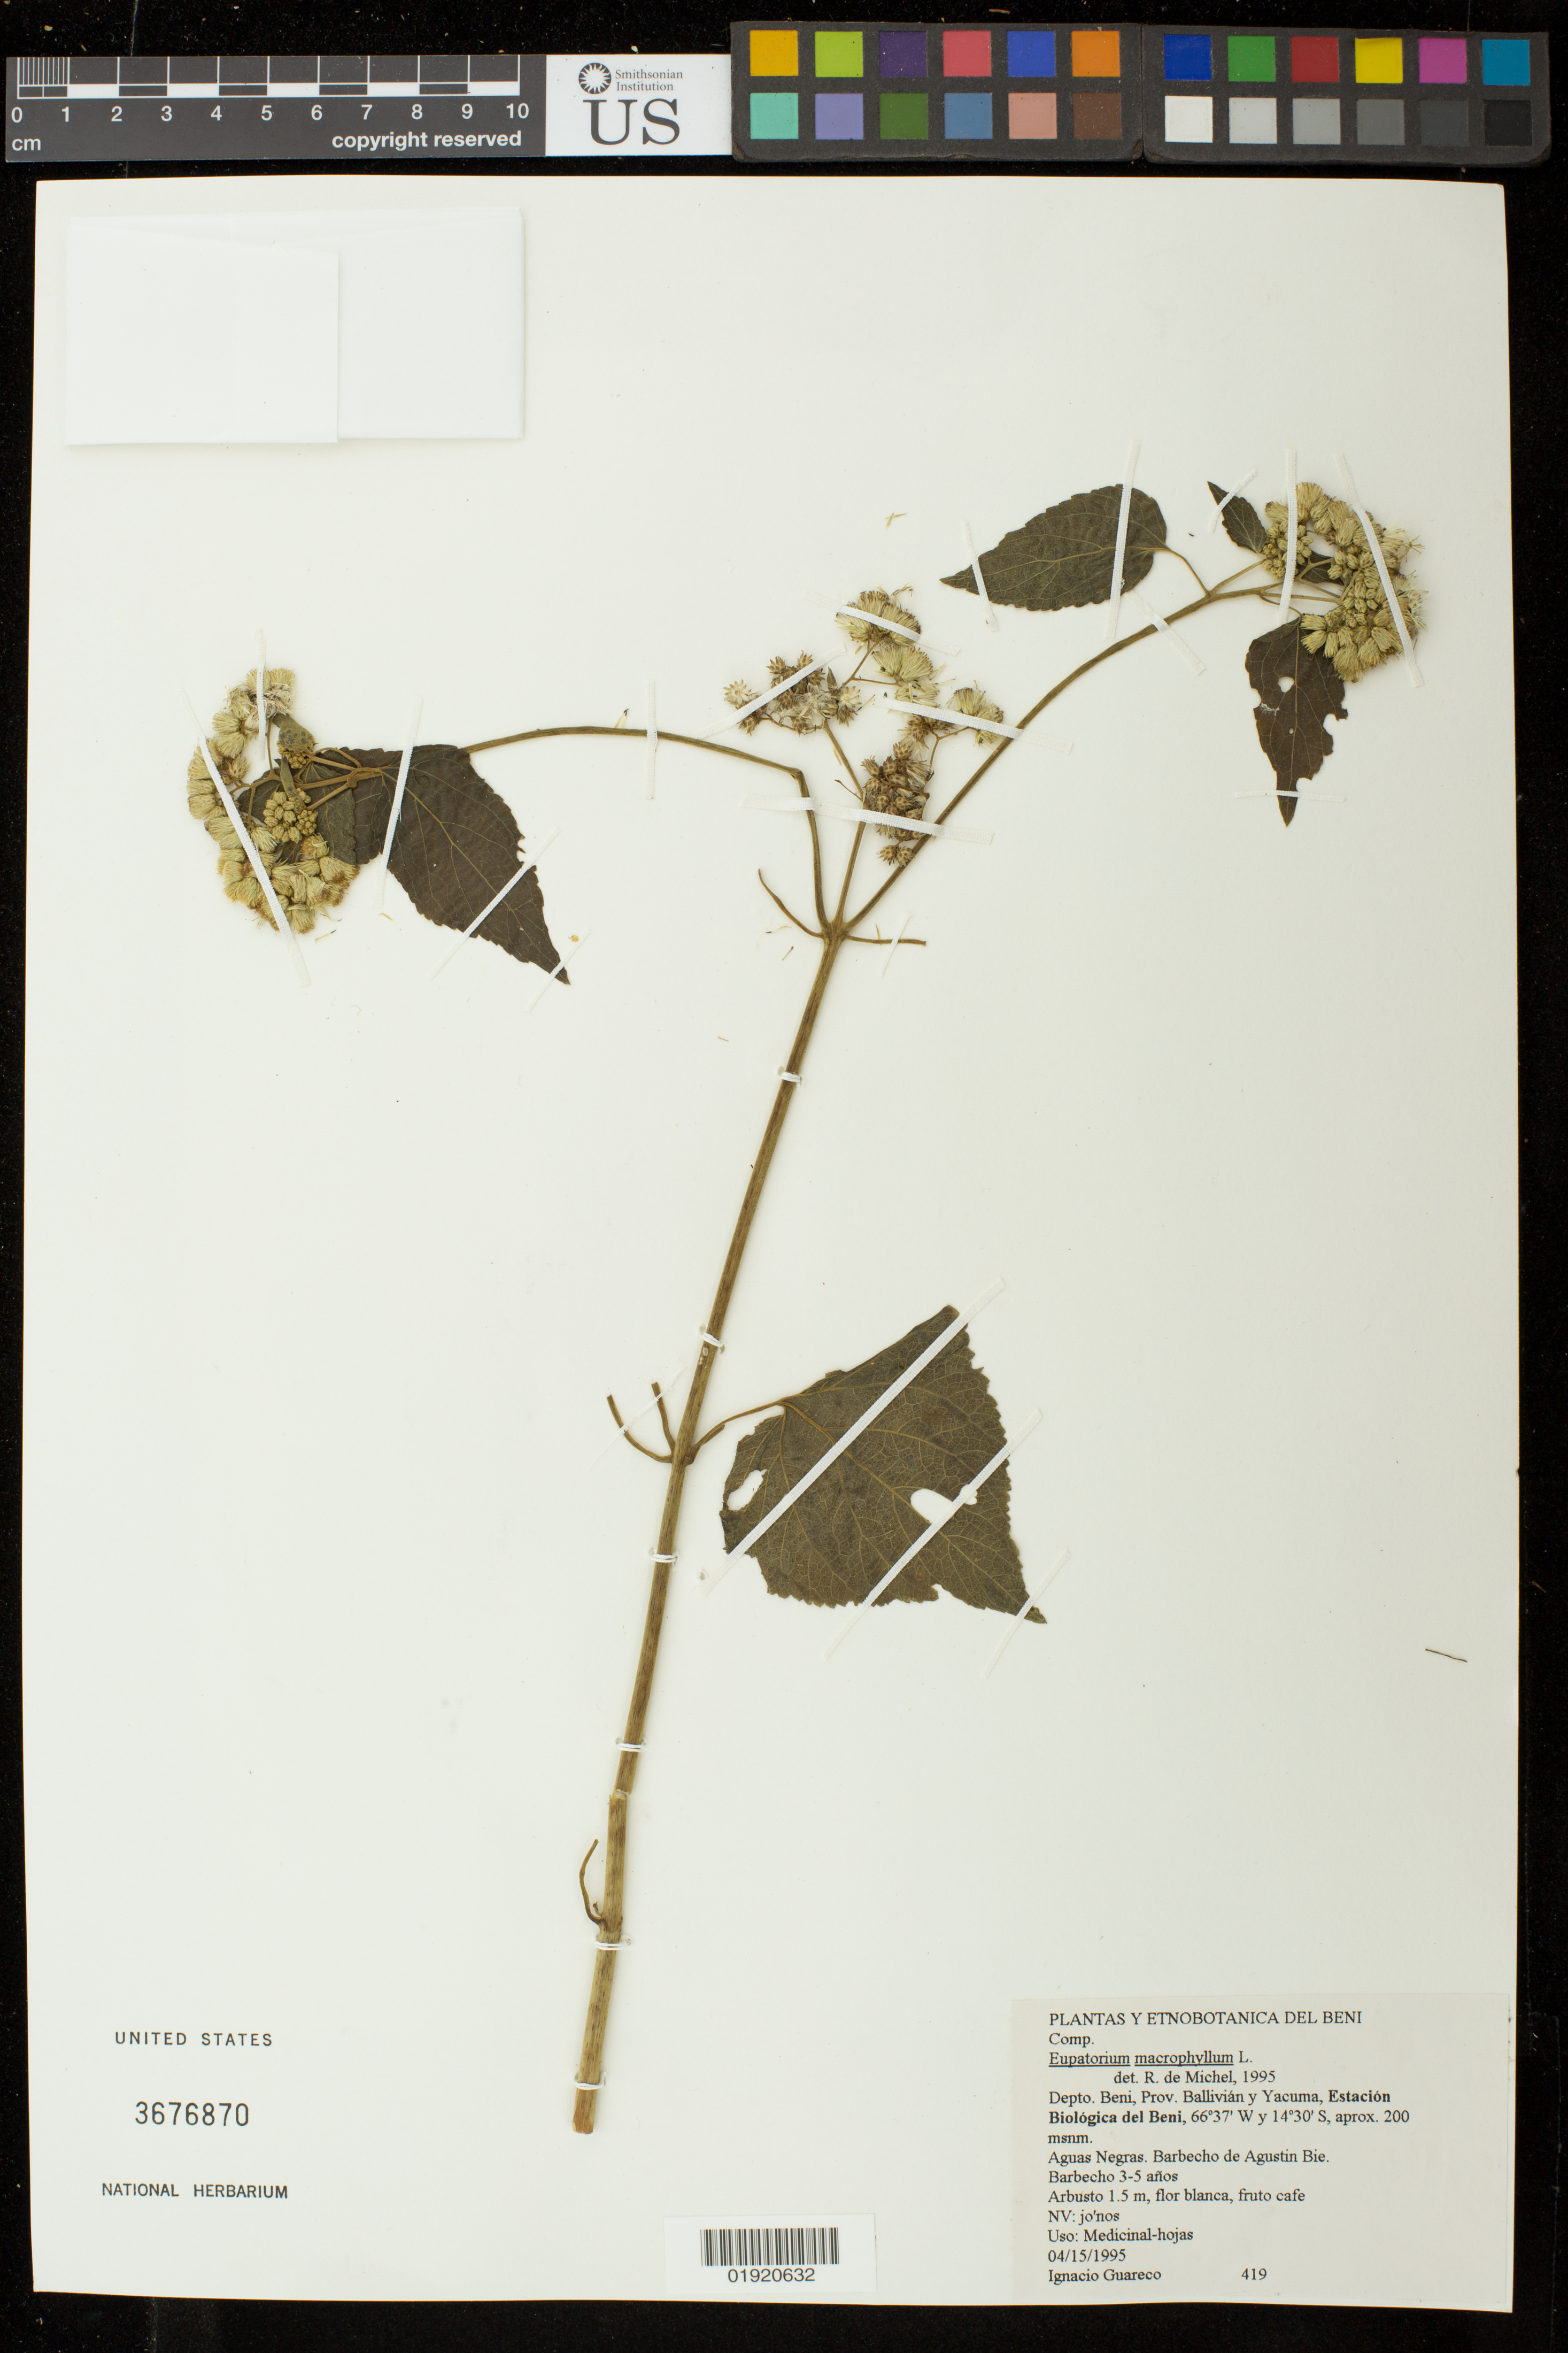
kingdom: Plantae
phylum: Tracheophyta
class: Magnoliopsida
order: Asterales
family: Asteraceae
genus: Eupatorium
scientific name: Eupatorium macrophyllum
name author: L.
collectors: I. Guareco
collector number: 419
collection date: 1995-04-15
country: Bolivia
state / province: Beni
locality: Depto. Beni, Prov. Ballivian y Yacuma, Estacion Biologica del Beni.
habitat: Aguas Negras. Barbecho de Agustin Bie.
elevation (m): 200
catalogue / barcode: US 3676870